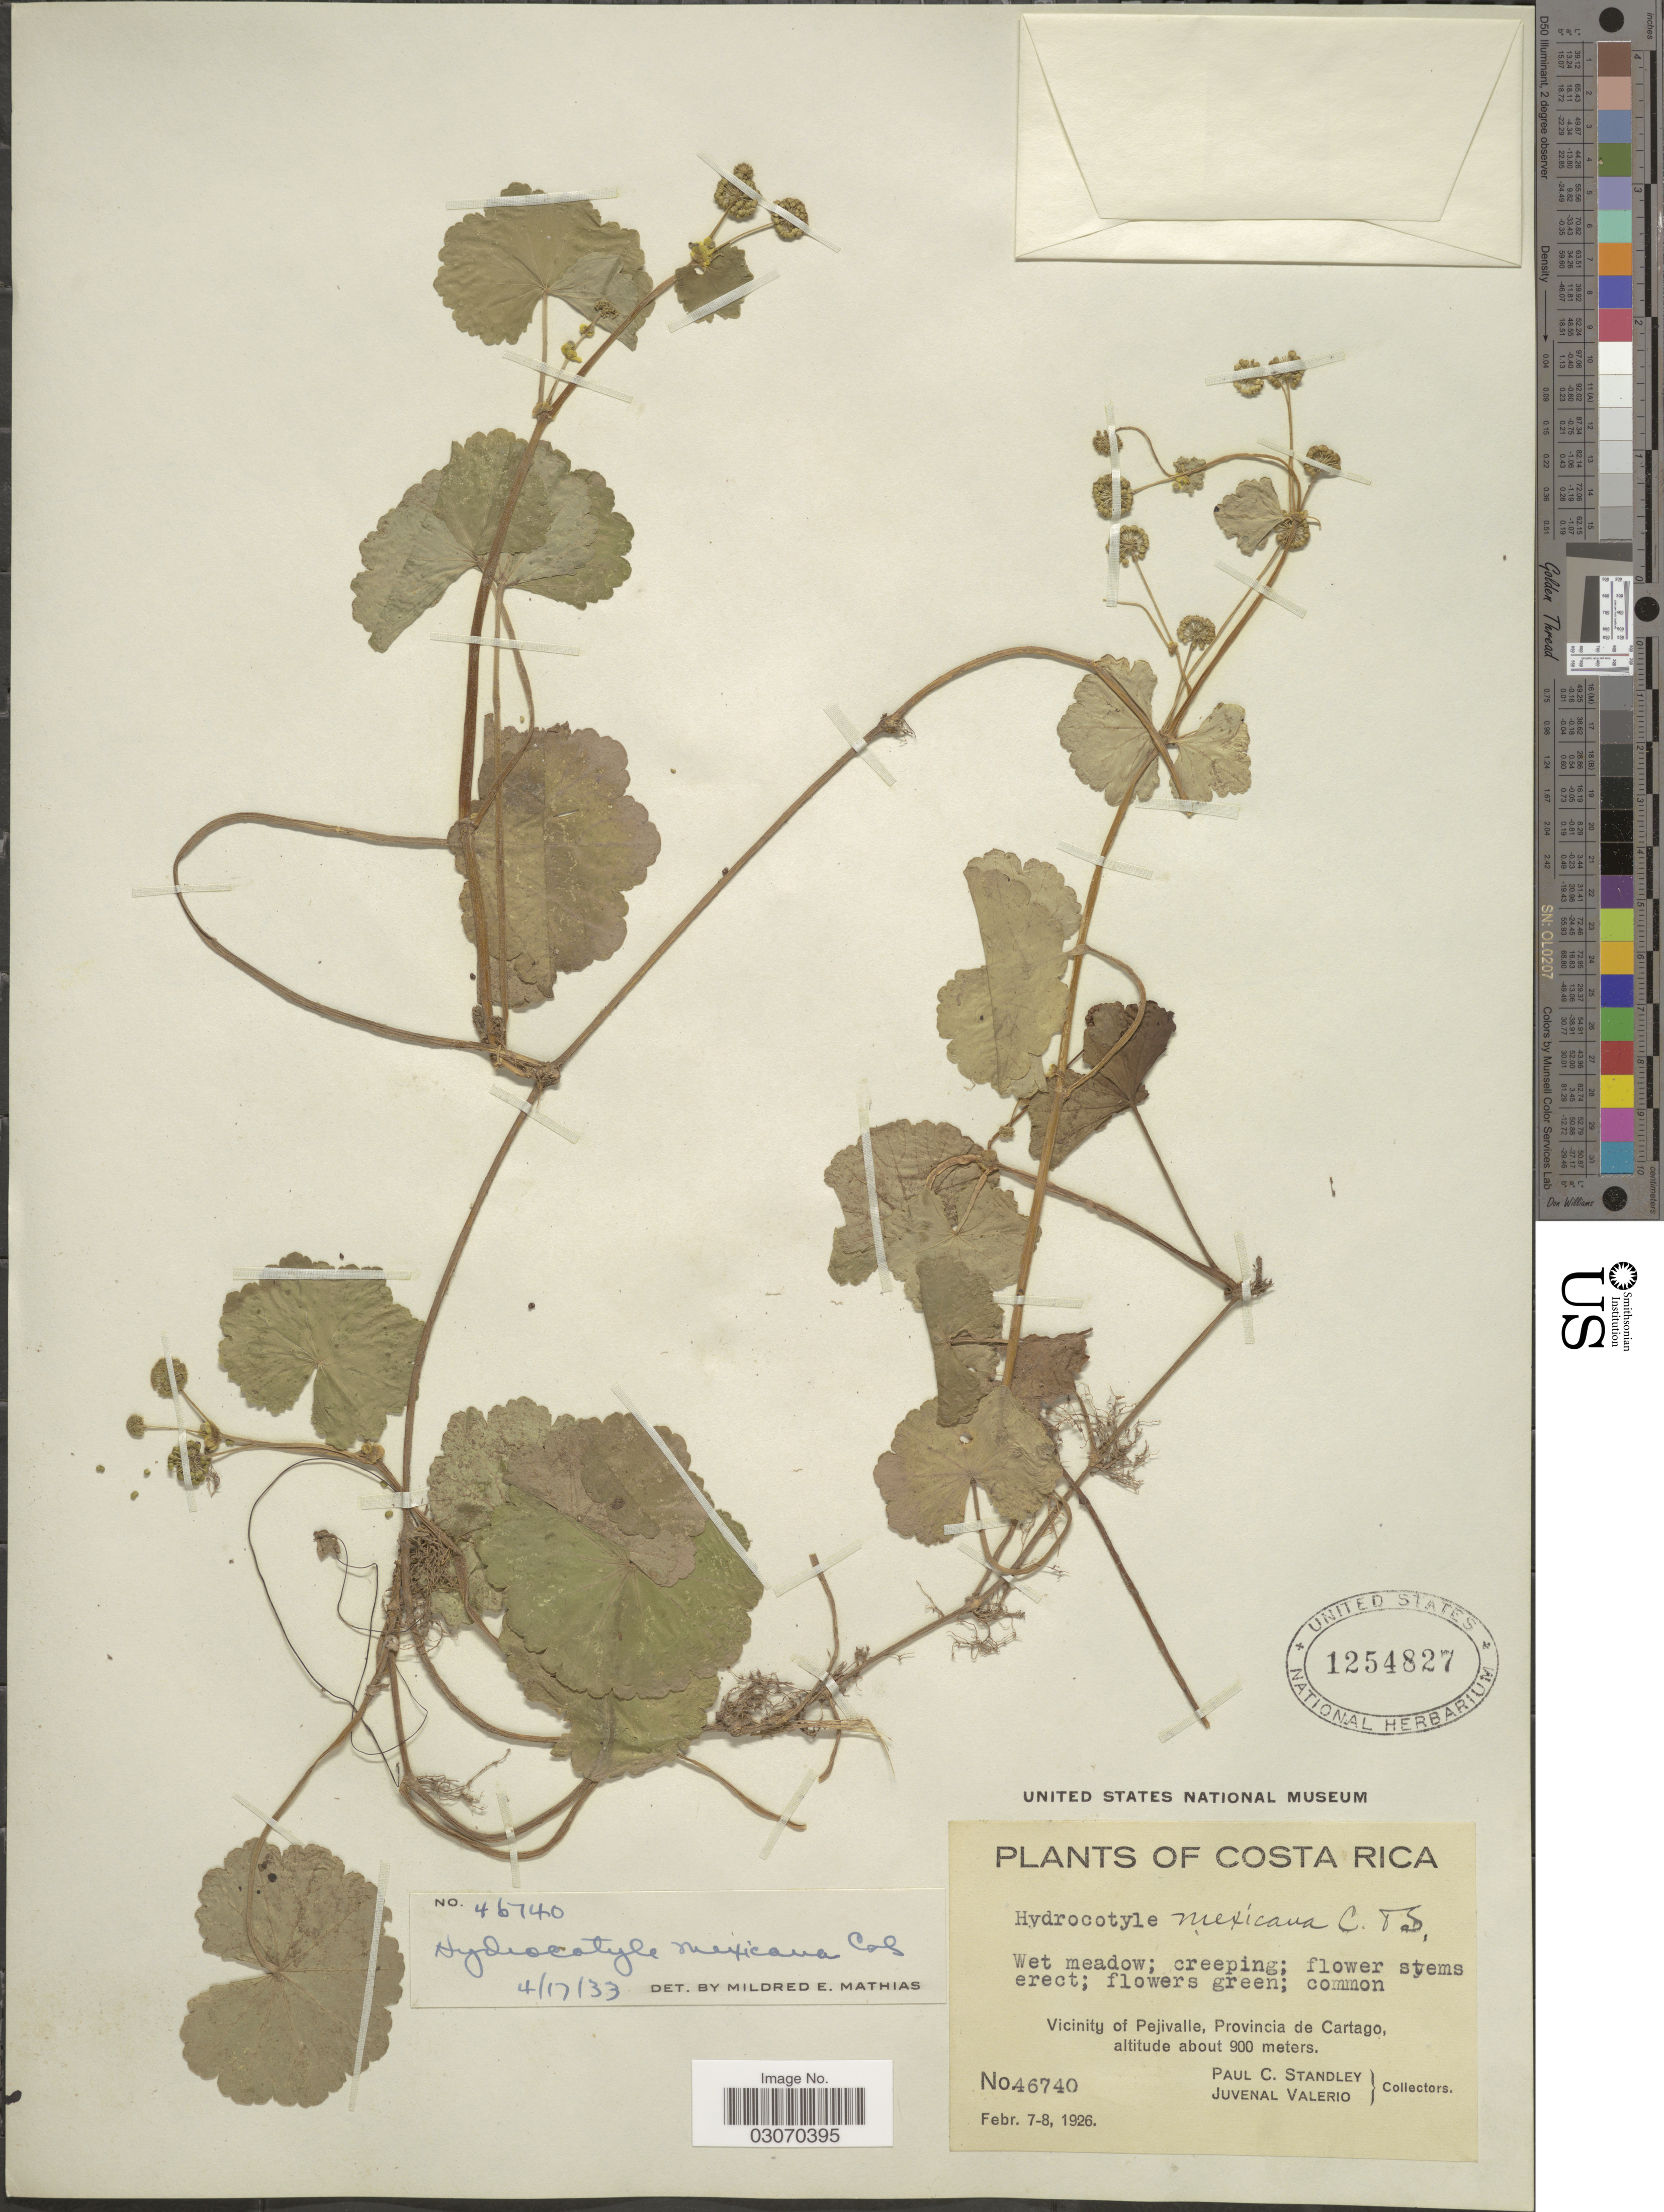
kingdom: Plantae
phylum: Tracheophyta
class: Magnoliopsida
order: Apiales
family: Araliaceae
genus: Hydrocotyle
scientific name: Hydrocotyle mexicana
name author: Schltdl. & Cham.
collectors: P. C. Standley & J. Valerio R.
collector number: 46740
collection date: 1926-02-07/1926-02-08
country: Costa Rica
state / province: Cartago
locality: Vicinity of Pejivalle.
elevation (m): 900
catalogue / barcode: US 1254827